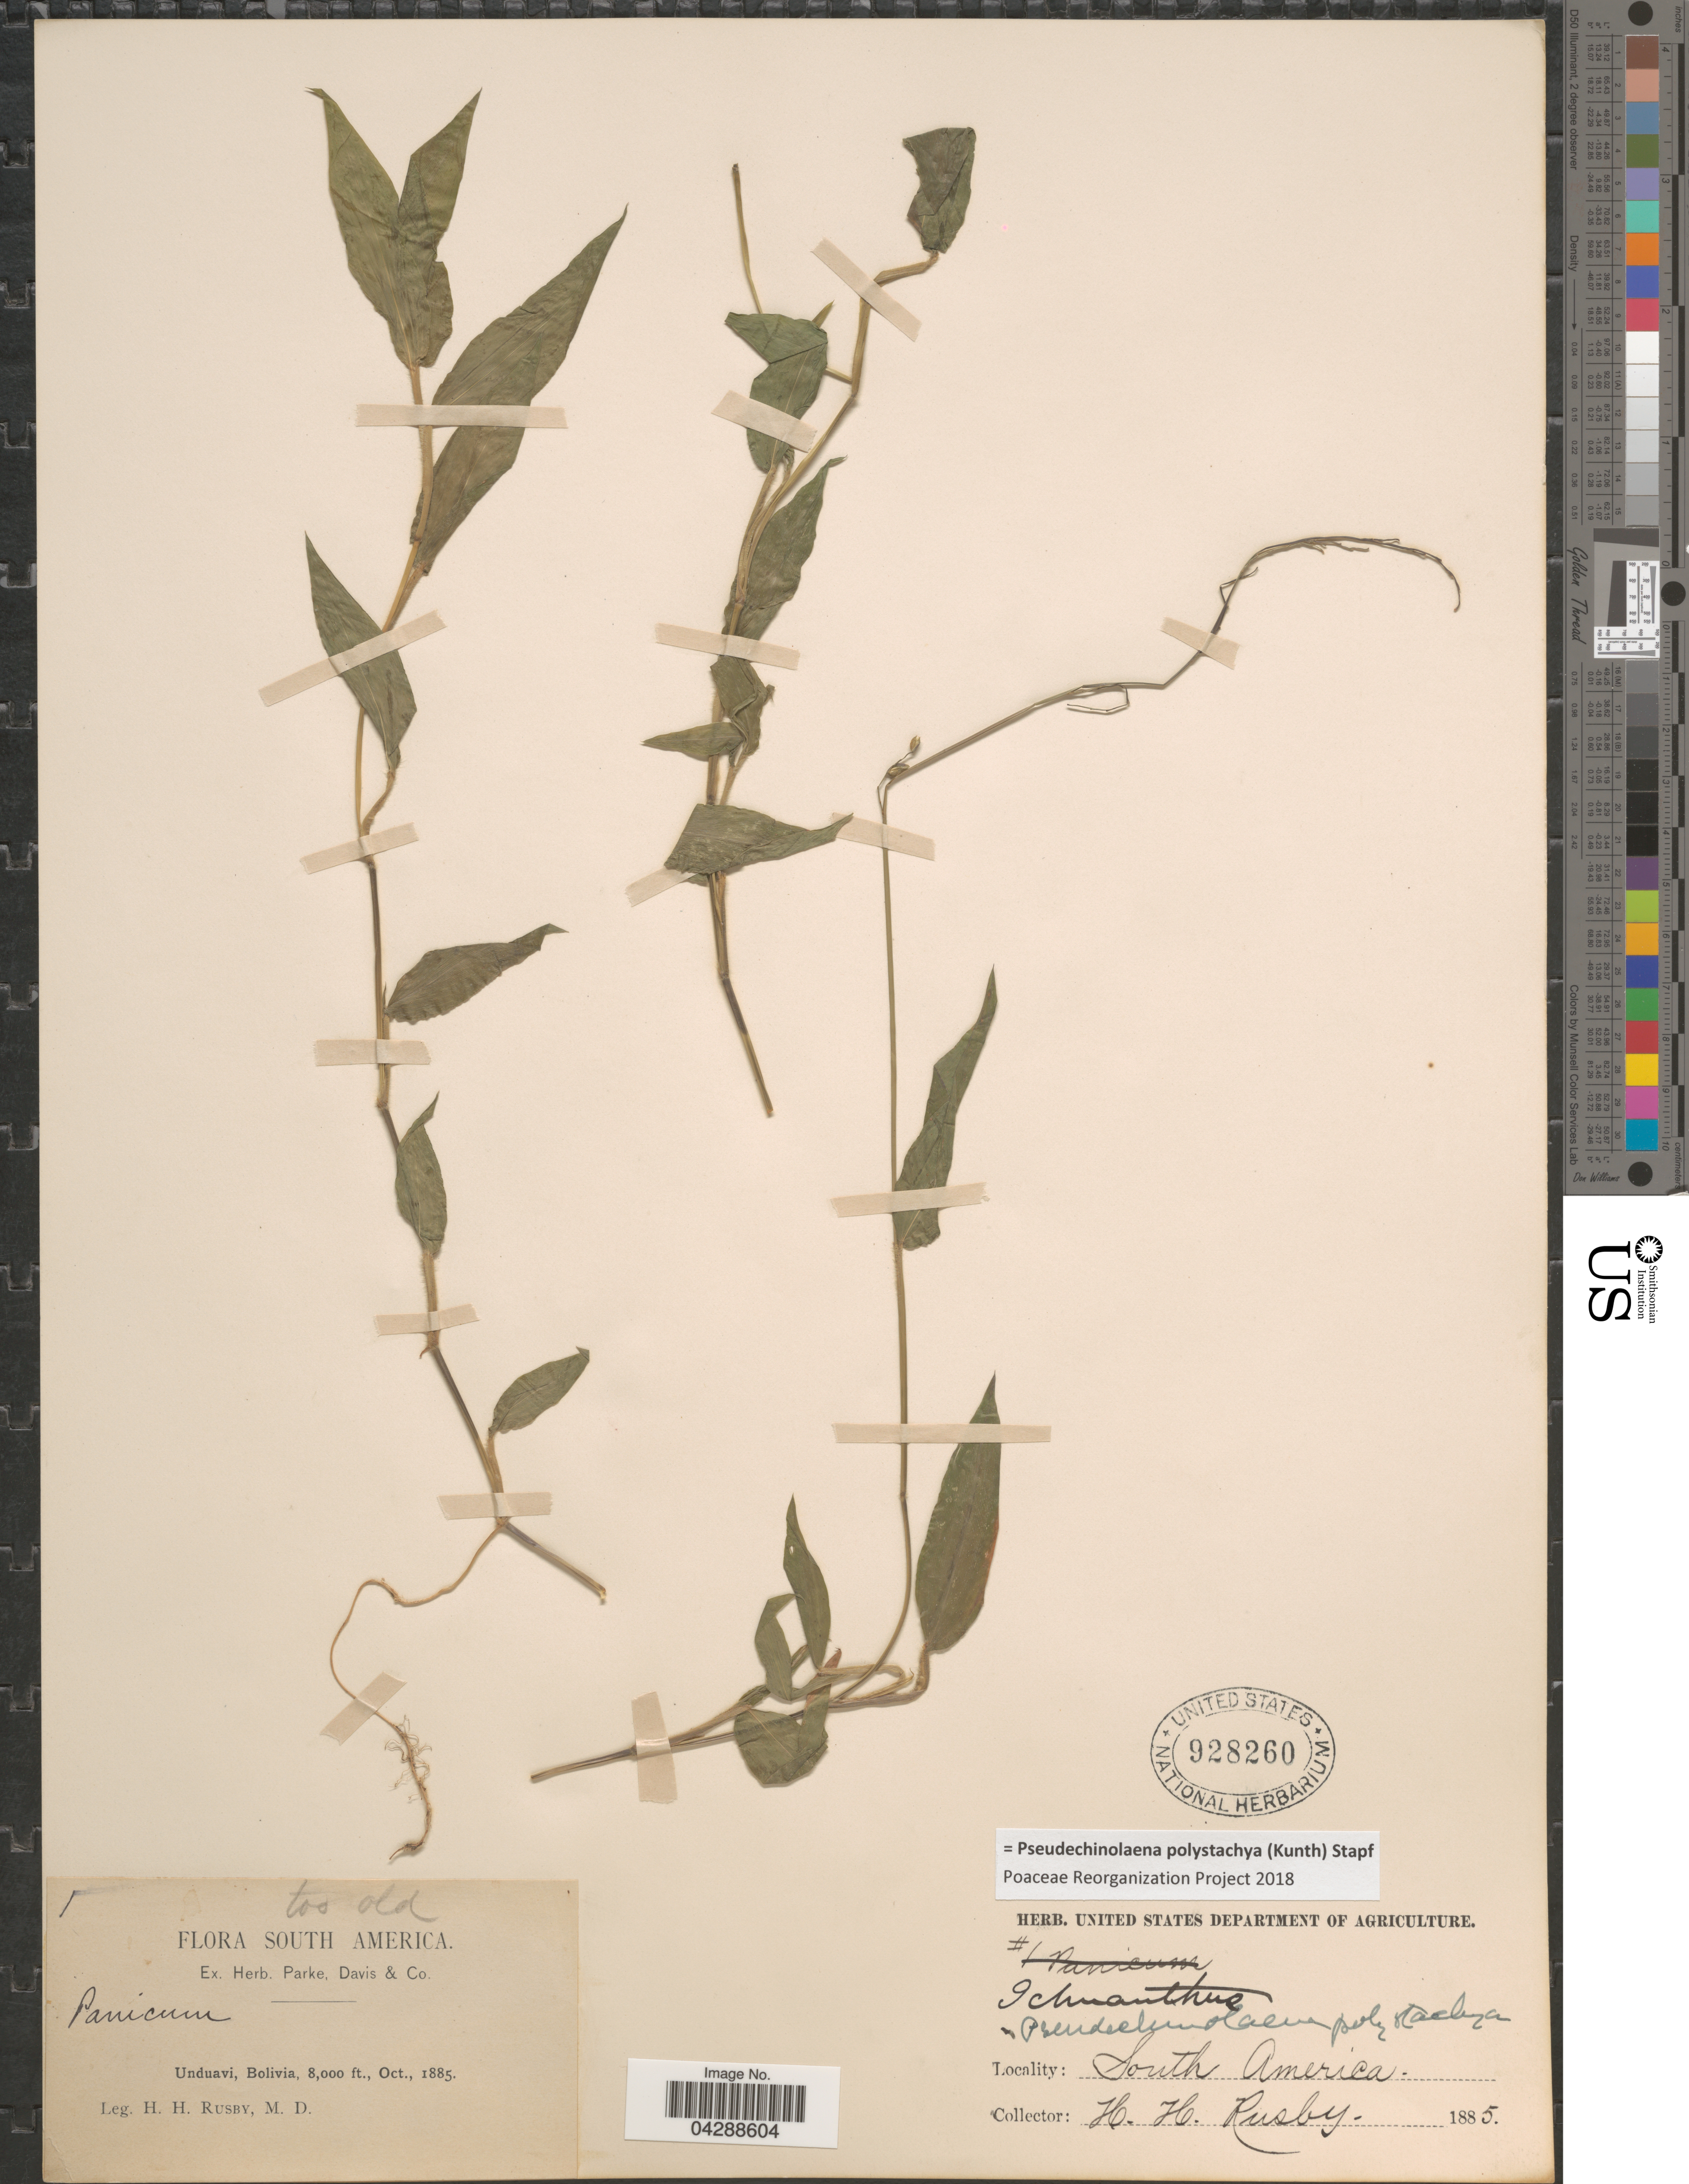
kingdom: Plantae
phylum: Tracheophyta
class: Liliopsida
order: Poales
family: Poaceae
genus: Pseudechinolaena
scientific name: Pseudechinolaena polystachya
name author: (Kunth) Stapf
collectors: H. H. Rusby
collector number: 1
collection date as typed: Oct., 1885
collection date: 1885-10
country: Bolivia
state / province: La Paz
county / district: Nor Yungas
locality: Unduavi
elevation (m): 2438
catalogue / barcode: US 928260